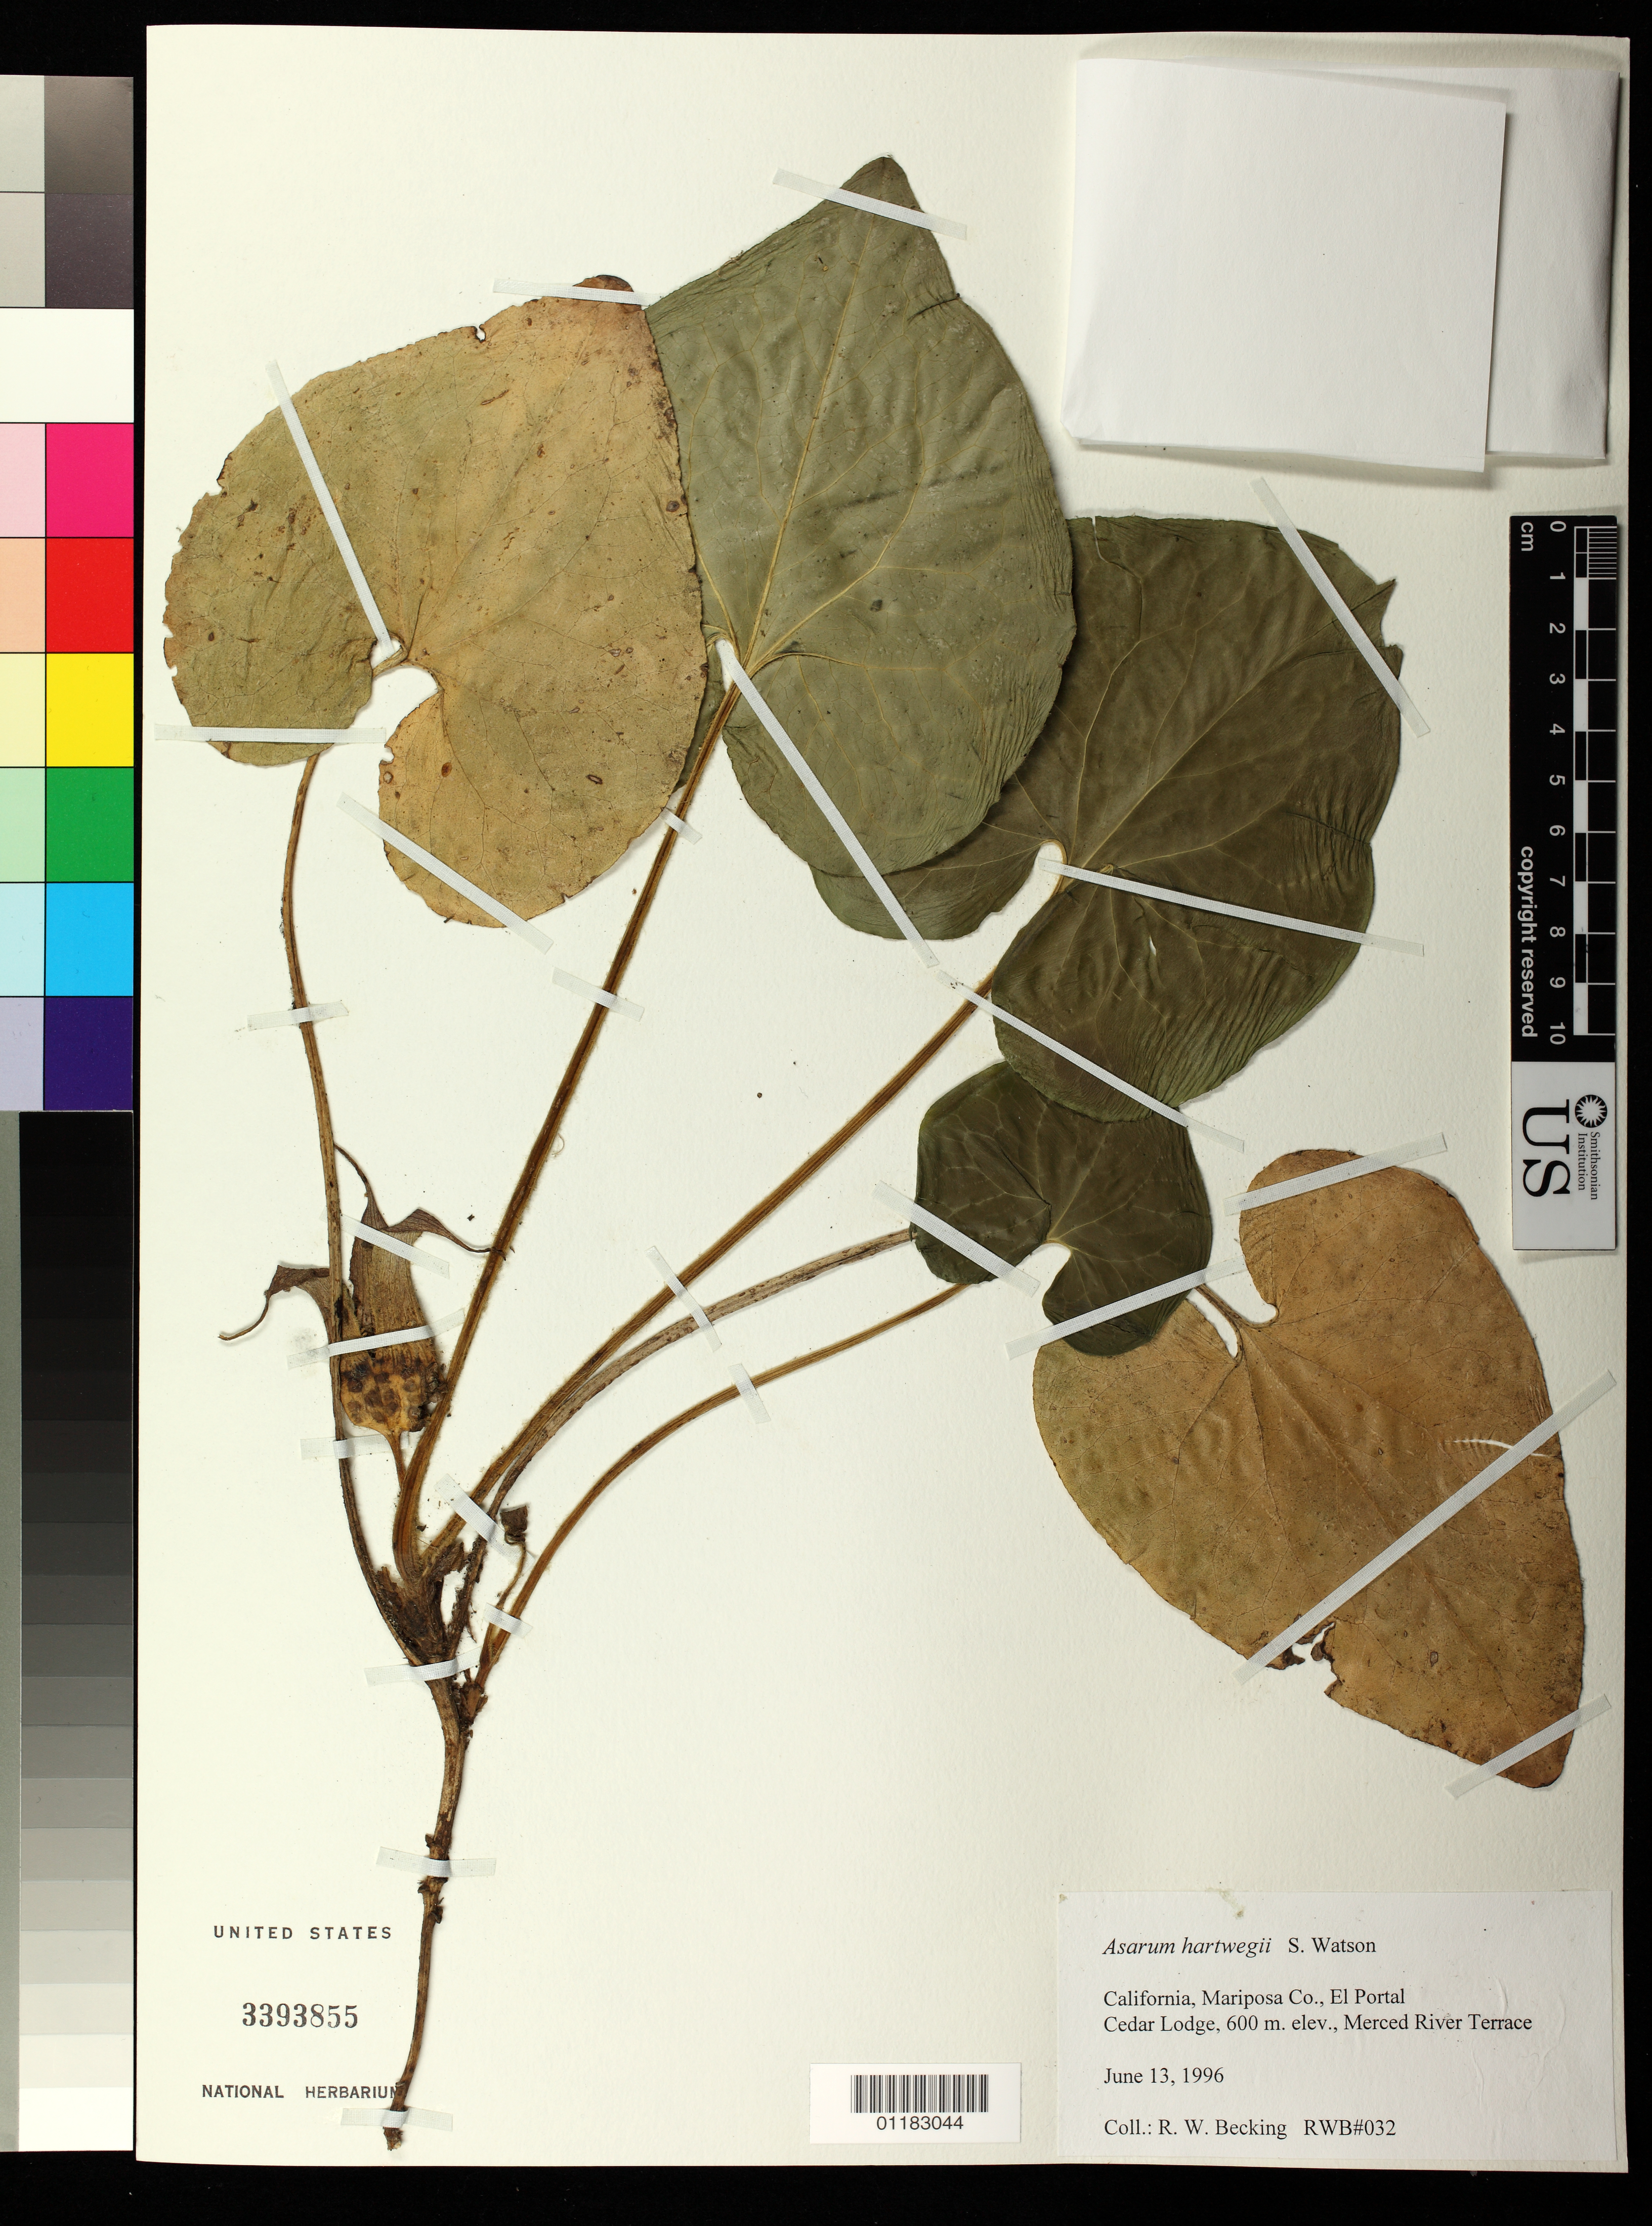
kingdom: Plantae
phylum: Tracheophyta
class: Magnoliopsida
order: Piperales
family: Aristolochiaceae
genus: Asarum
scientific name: Asarum caudatum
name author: Lindl.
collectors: R. Becking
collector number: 32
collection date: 1996-06-13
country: United States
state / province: California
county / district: Mariposa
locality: Mariposa County, El Portal Cedar Lodge, Merced River Terrace.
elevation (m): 600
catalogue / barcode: US 3393855